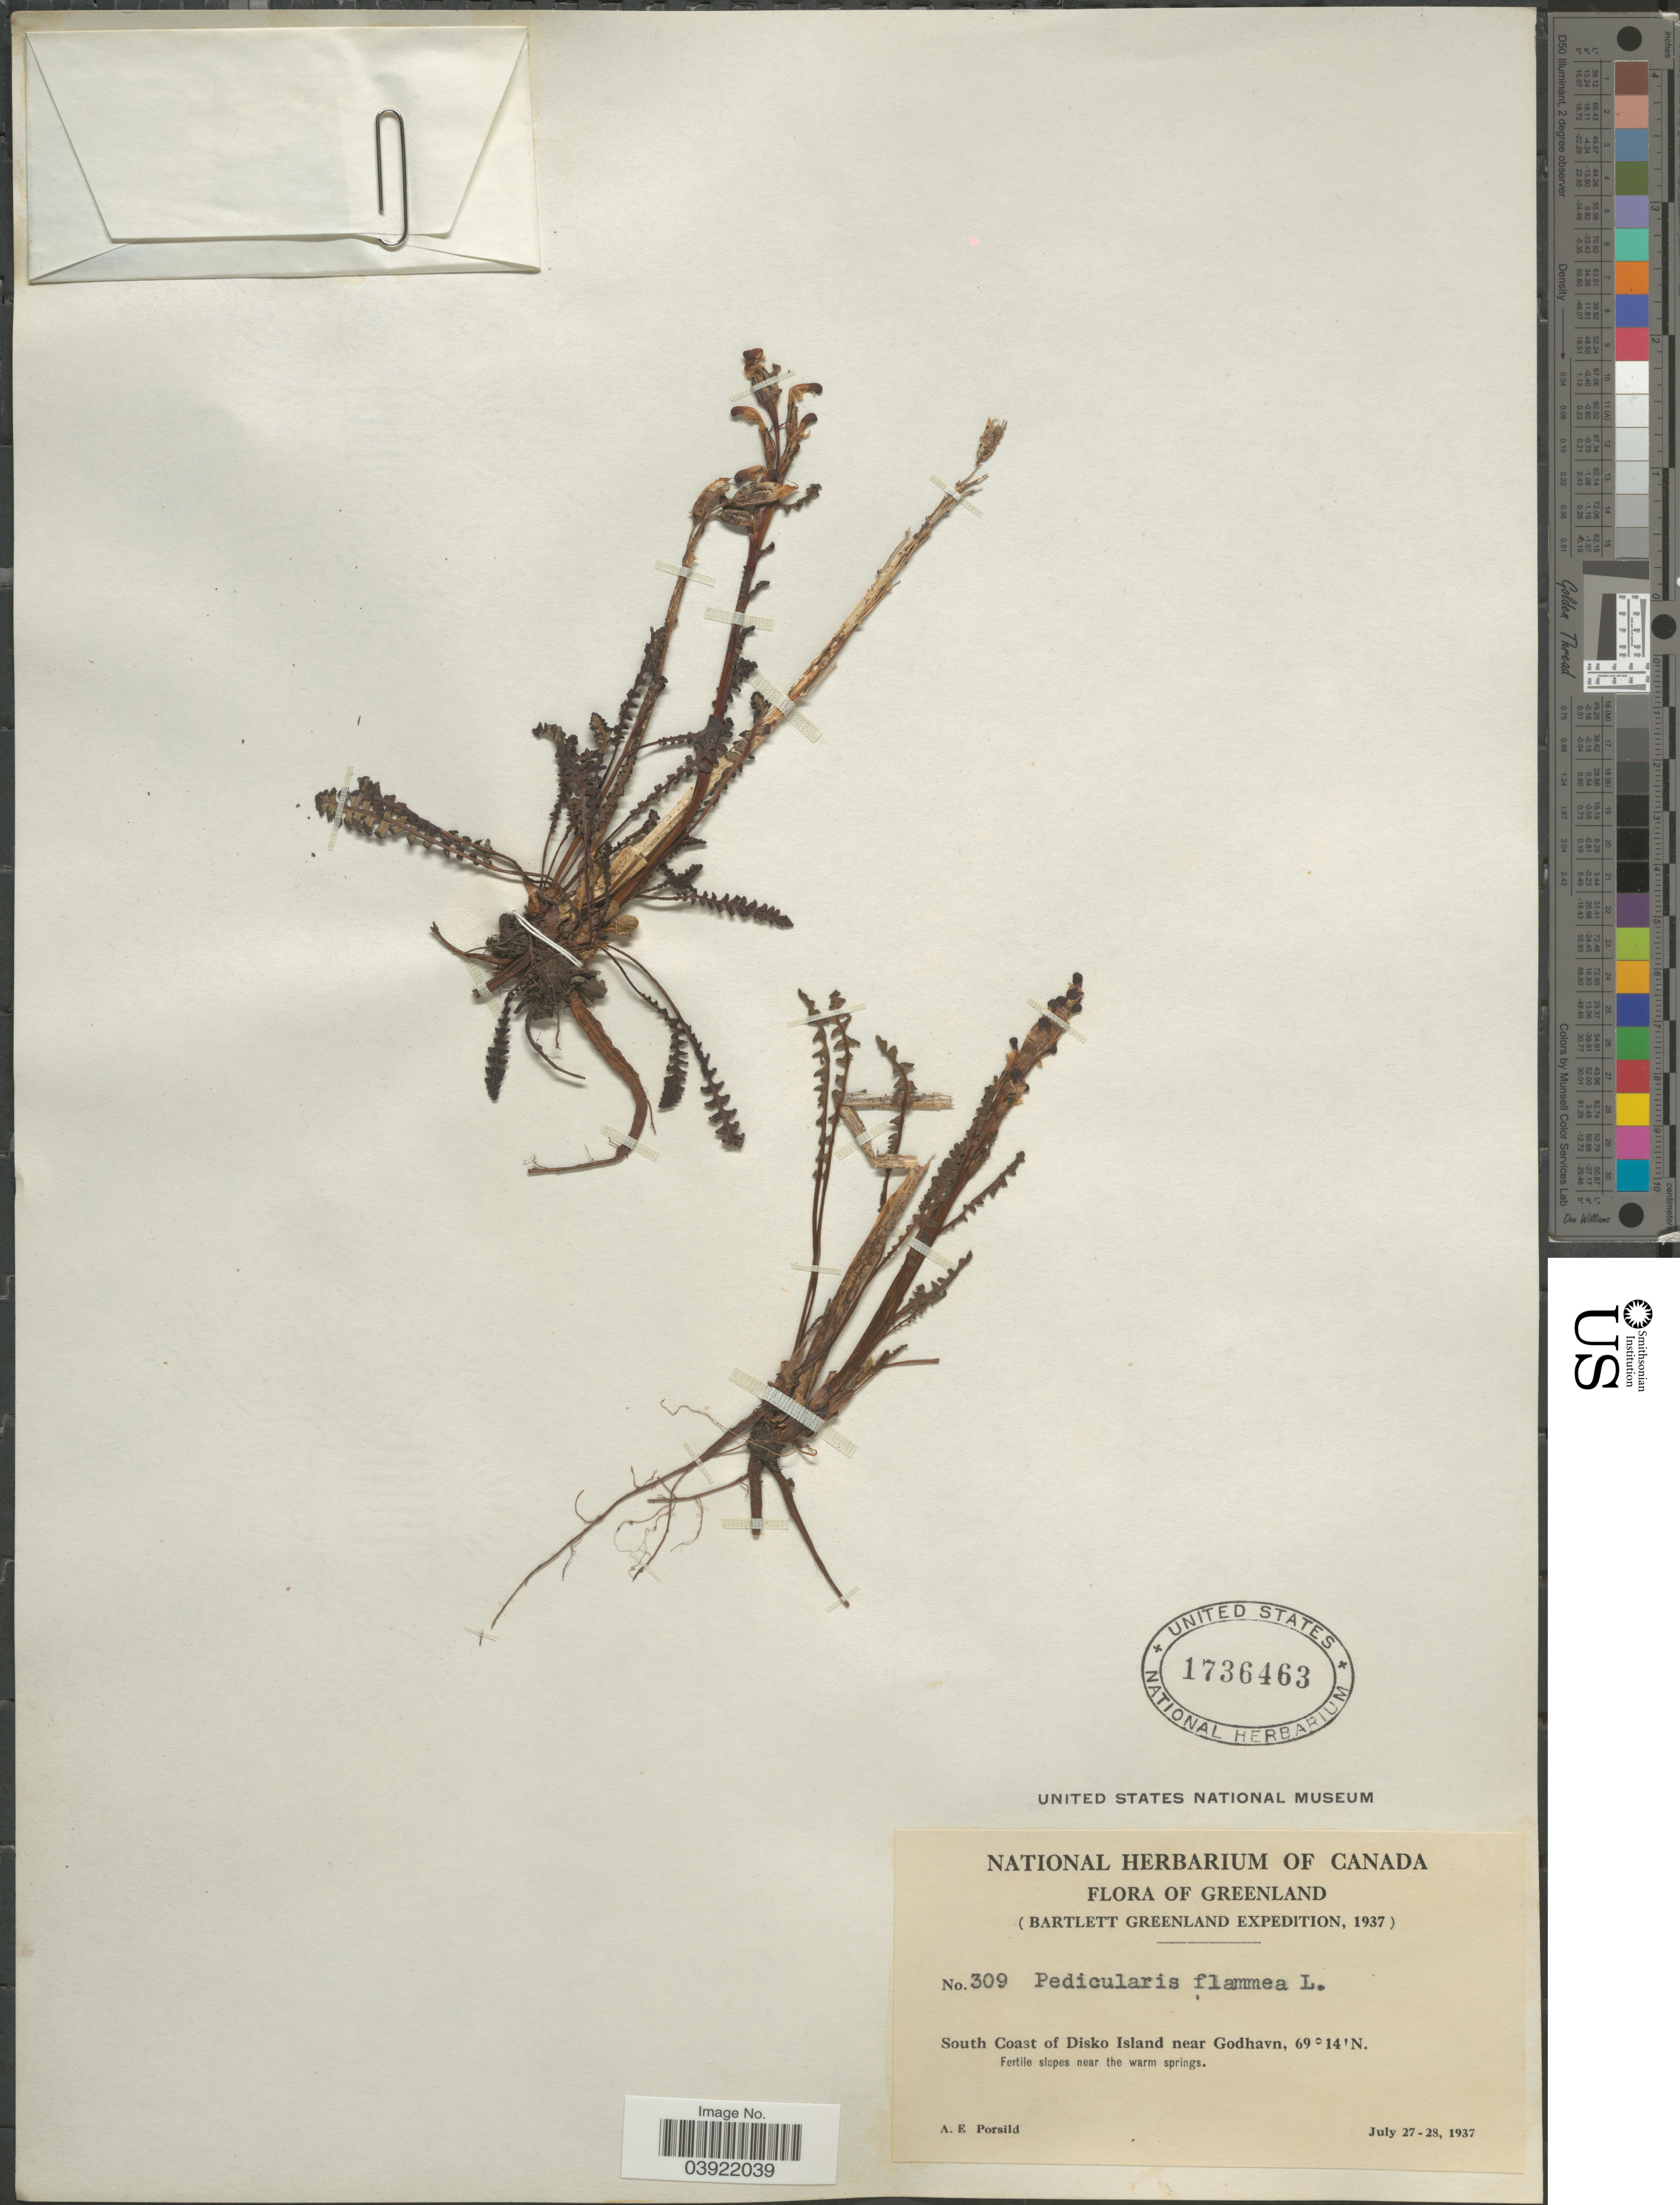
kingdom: Plantae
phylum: Tracheophyta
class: Magnoliopsida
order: Lamiales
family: Orobanchaceae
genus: Pedicularis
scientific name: Pedicularis flammea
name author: L.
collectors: A. E. Porsild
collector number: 309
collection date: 1937-07-27/1937-07-28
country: Greenland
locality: South Coast of Disko Island near Godhavn, Fertile slopes near the warm springs.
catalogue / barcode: US 1736463